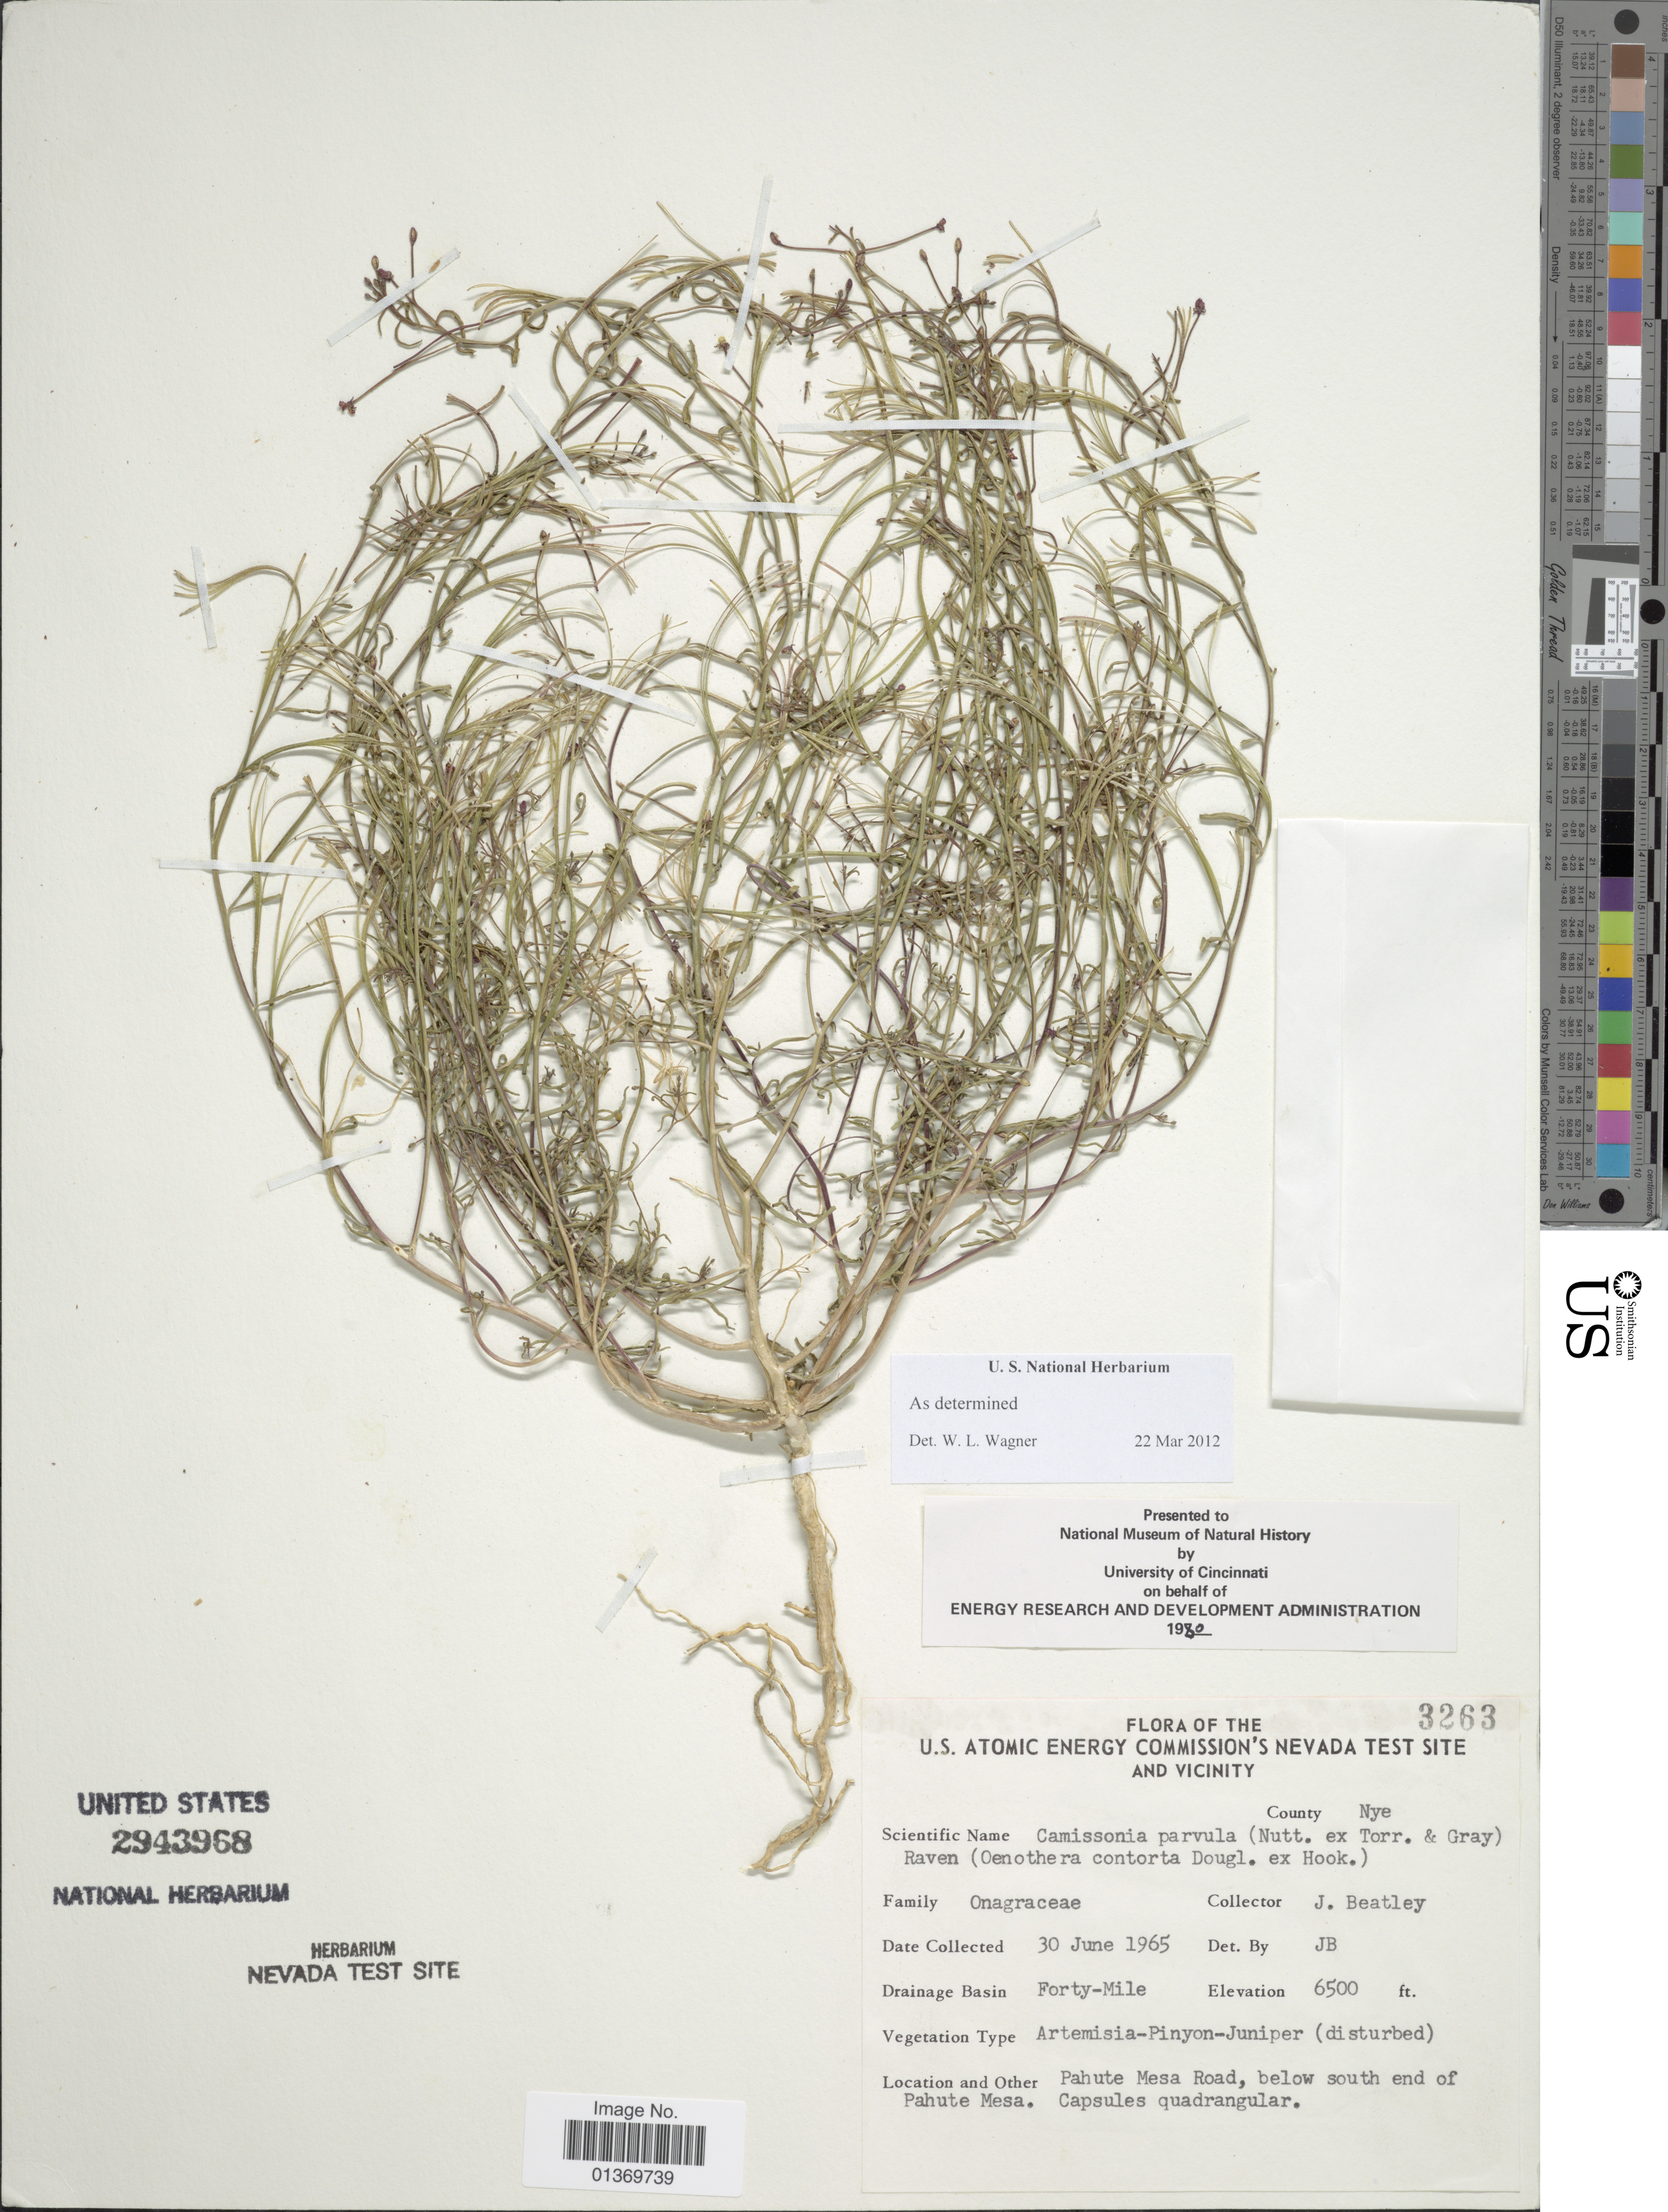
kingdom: Plantae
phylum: Tracheophyta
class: Magnoliopsida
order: Myrtales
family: Onagraceae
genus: Camissonia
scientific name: Camissonia parvula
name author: (Nutt. ex Torr. &) P.H. Raven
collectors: J. C. Beatley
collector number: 3263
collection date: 1965-06-30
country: United States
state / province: Nevada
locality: U. S. Atomic Energy Commission's Nevada Test Site and Vicinity, County Nye, Forty-Mile, Pahute Mesa Road, below south end of Pahute Mesa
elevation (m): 1981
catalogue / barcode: US 2943968